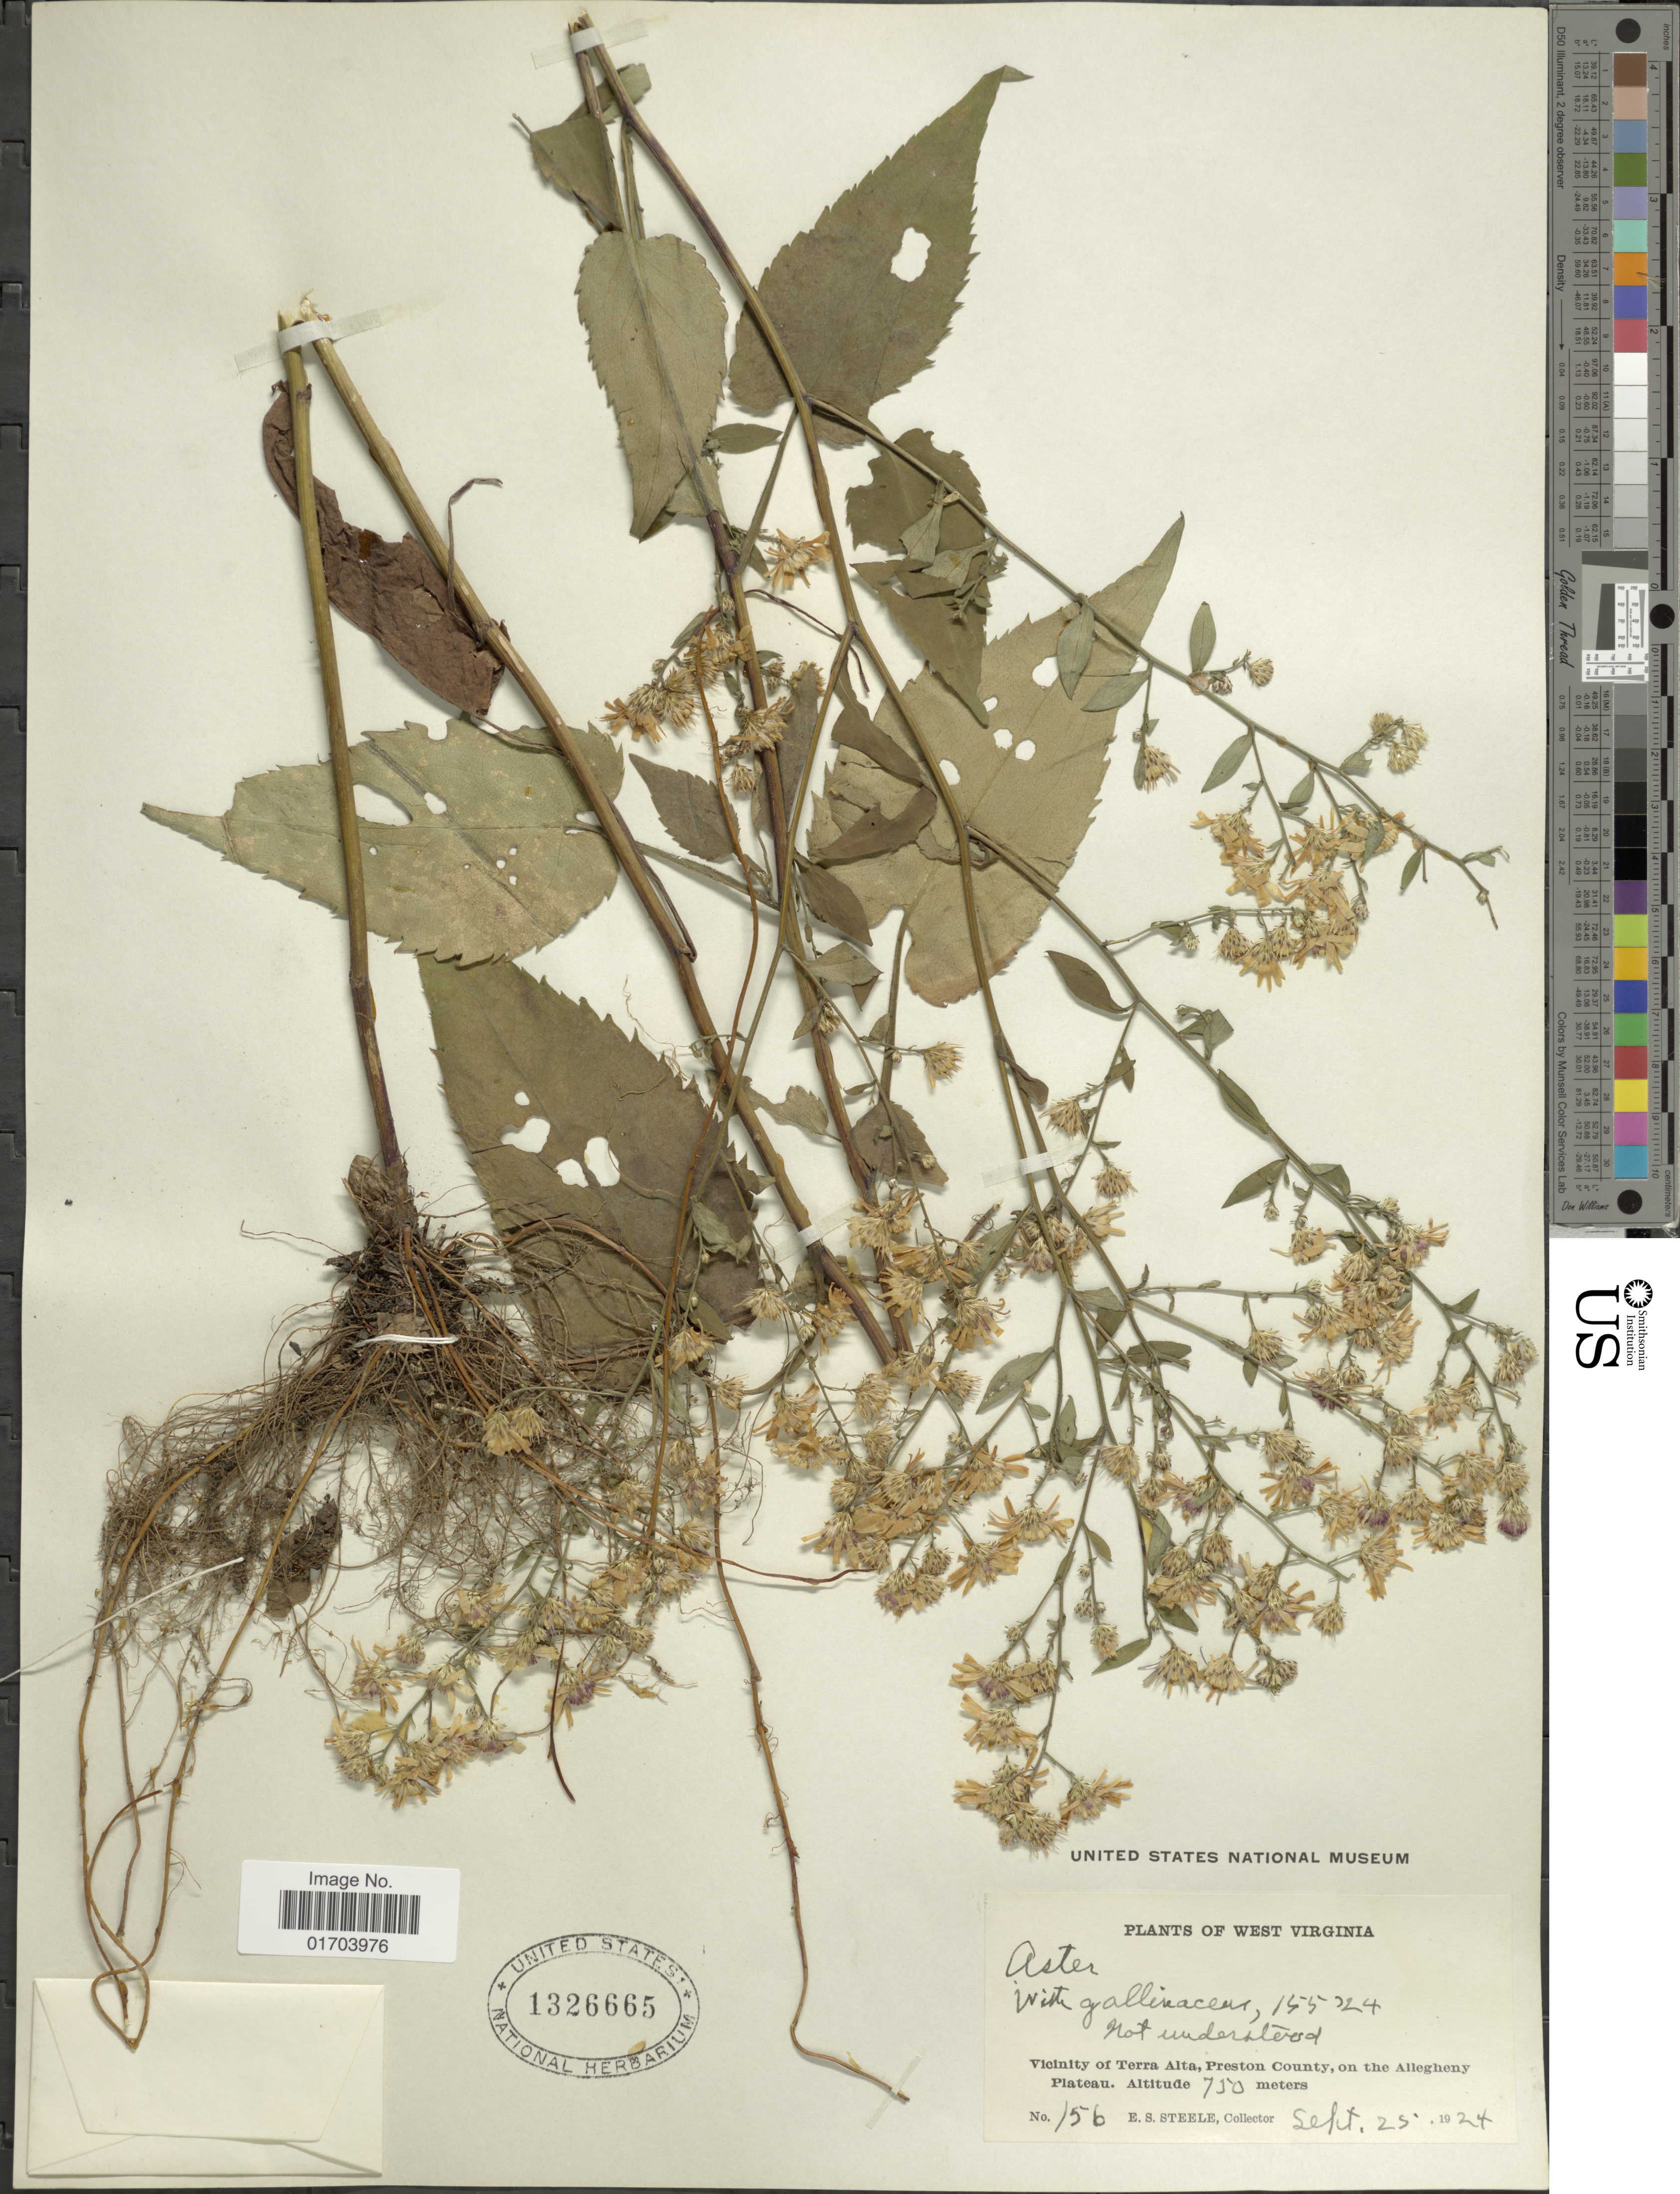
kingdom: Plantae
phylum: Tracheophyta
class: Magnoliopsida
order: Asterales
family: Asteraceae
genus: Aster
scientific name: Aster gallinaceus E.S. Steele sp. nov. ined.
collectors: E. Steele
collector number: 156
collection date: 1924-09-25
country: United States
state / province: West Virginia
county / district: Preston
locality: Vicinity of Terra Alta, Preston County, on the Allegheny Plateau.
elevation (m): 750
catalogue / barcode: US 1326665